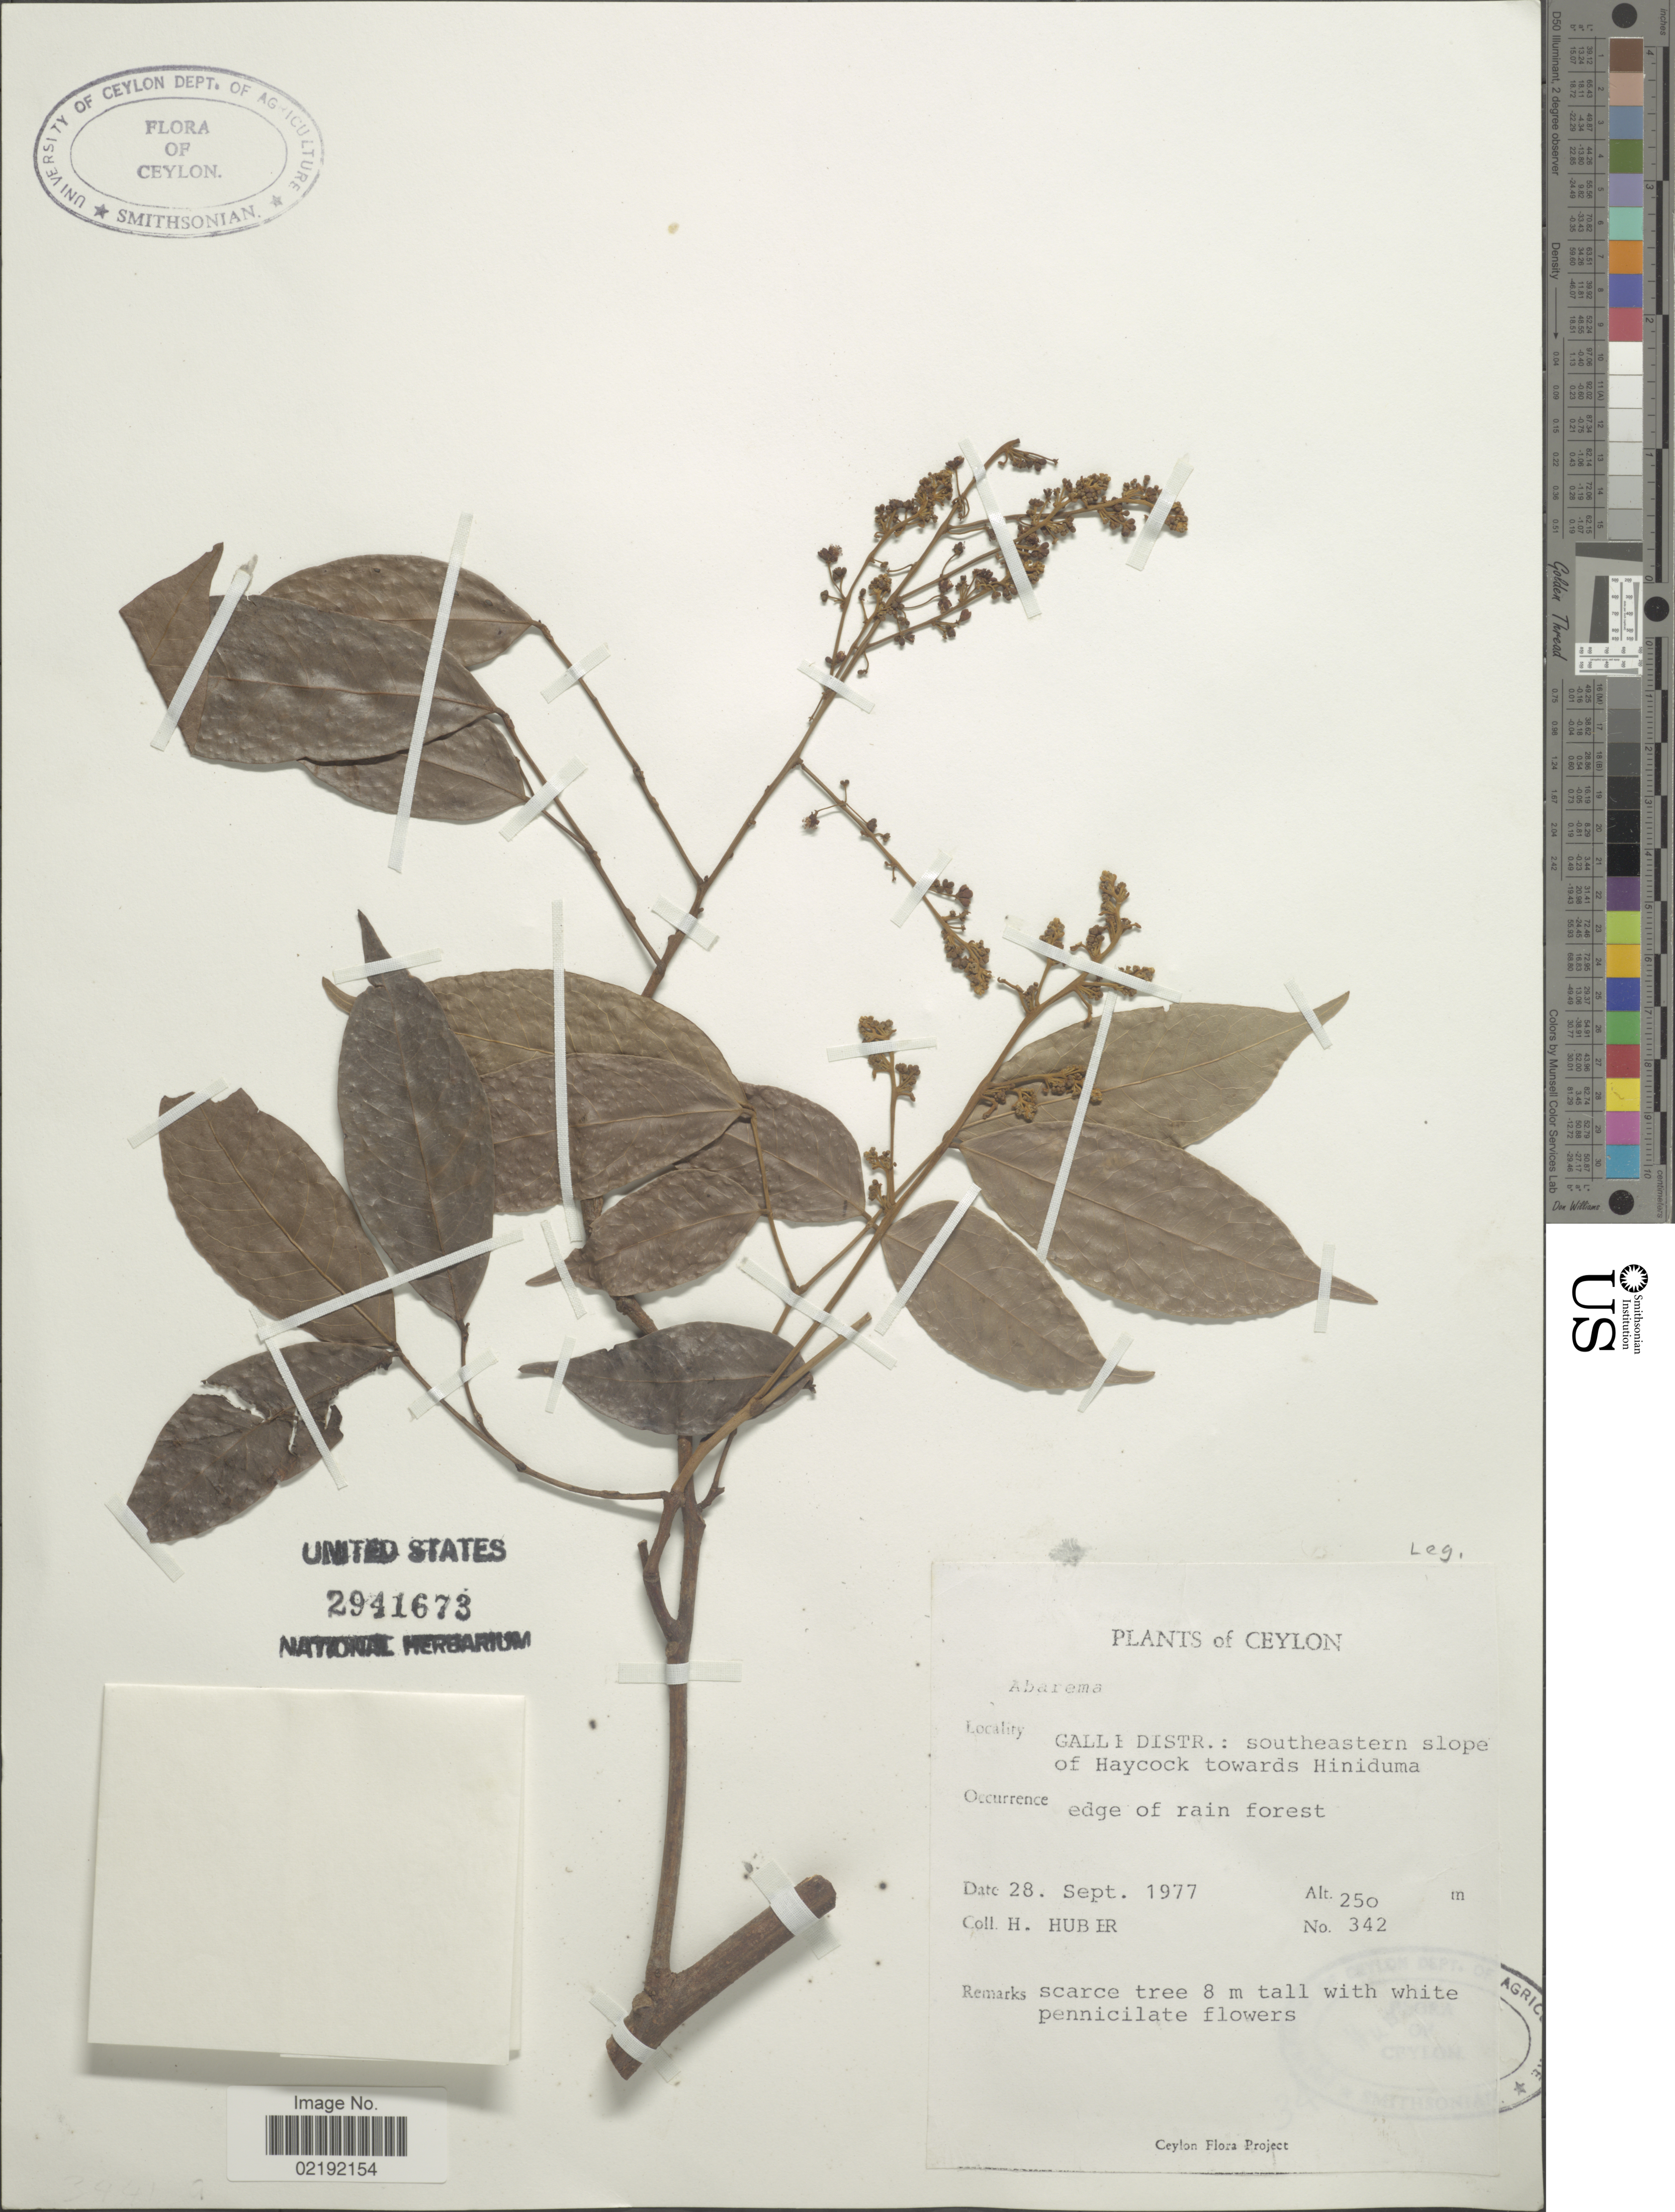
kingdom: Plantae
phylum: Tracheophyta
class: Magnoliopsida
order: Fabales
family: Fabaceae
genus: Pithecellobium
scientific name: Pithecellobium sp.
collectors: H. Huber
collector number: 342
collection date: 1977-09-28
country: Sri Lanka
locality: Ceylon. Galli Distr.: southeastern slope of Haycock towards Hiniduma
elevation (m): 250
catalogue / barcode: US 2941673